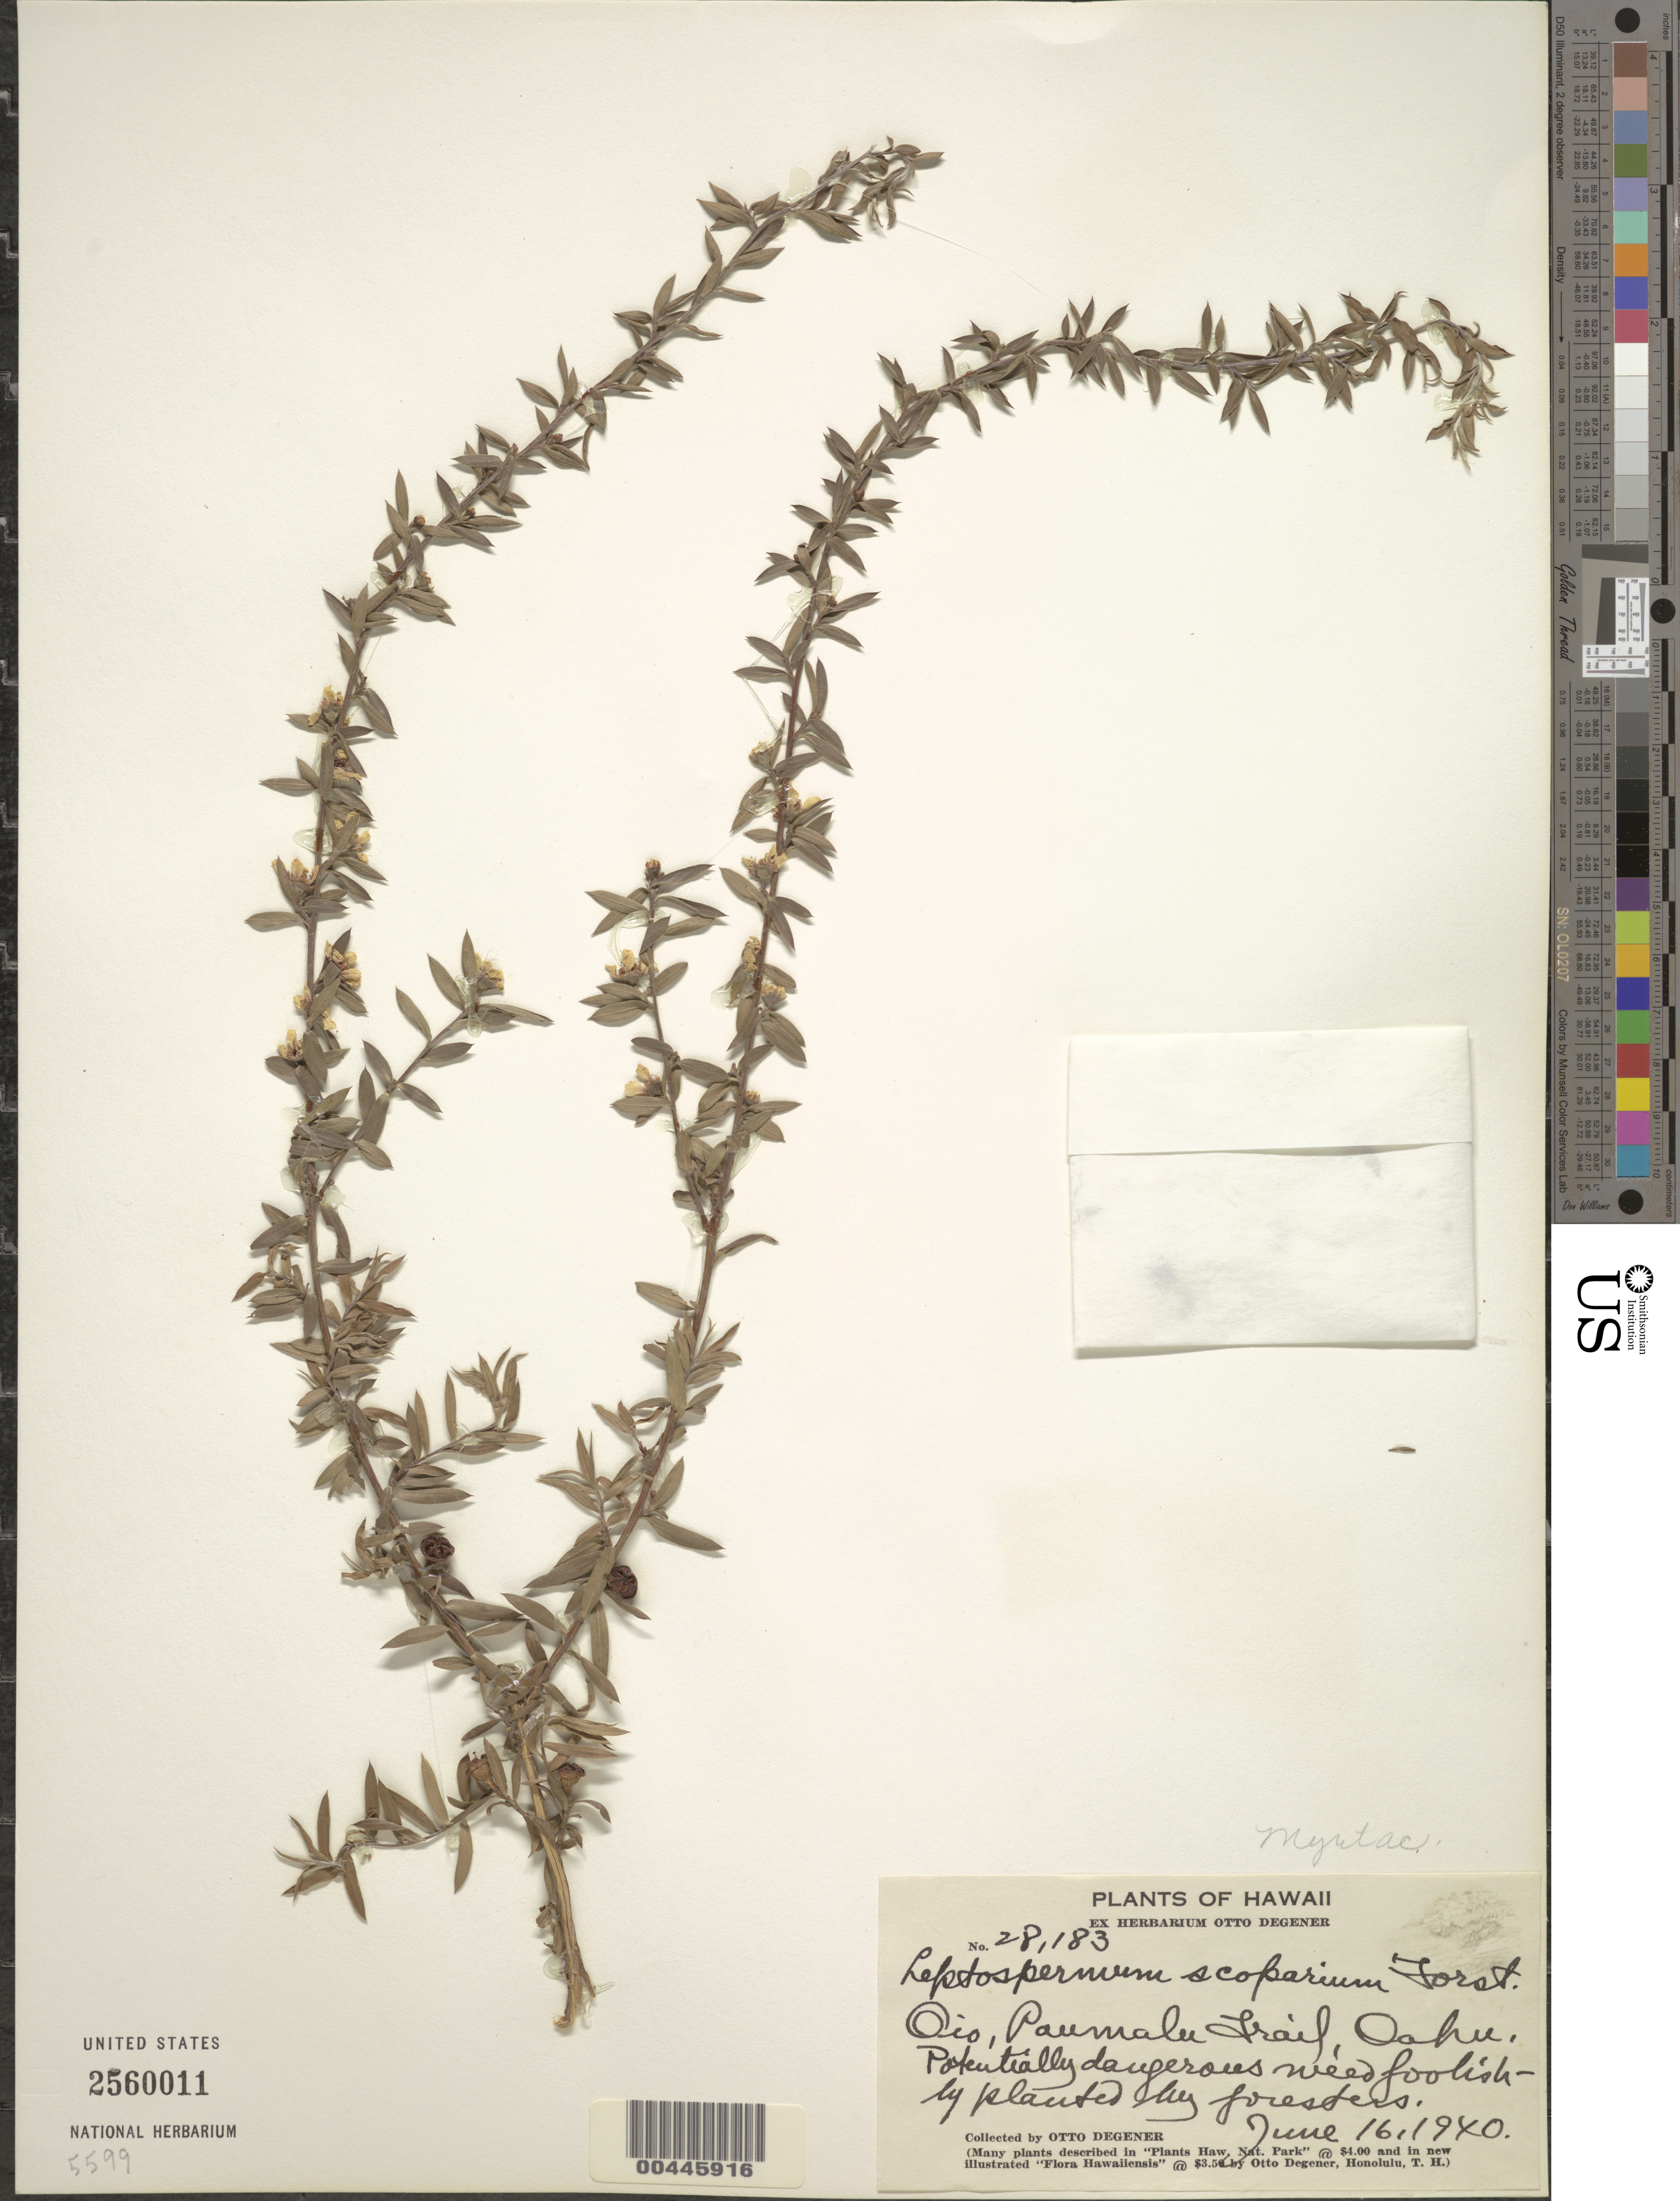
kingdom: Plantae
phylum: Tracheophyta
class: Magnoliopsida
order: Myrtales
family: Myrtaceae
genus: Leptospermum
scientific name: Leptospermum scoparium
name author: J.R. Forst. & G. Forst.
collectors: O. Degener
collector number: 28183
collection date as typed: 16 Jun 1940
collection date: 1940-06-16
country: United States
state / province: Hawaii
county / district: Honolulu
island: Oahu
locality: Oio, Paumalu Trail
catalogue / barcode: US 2560011